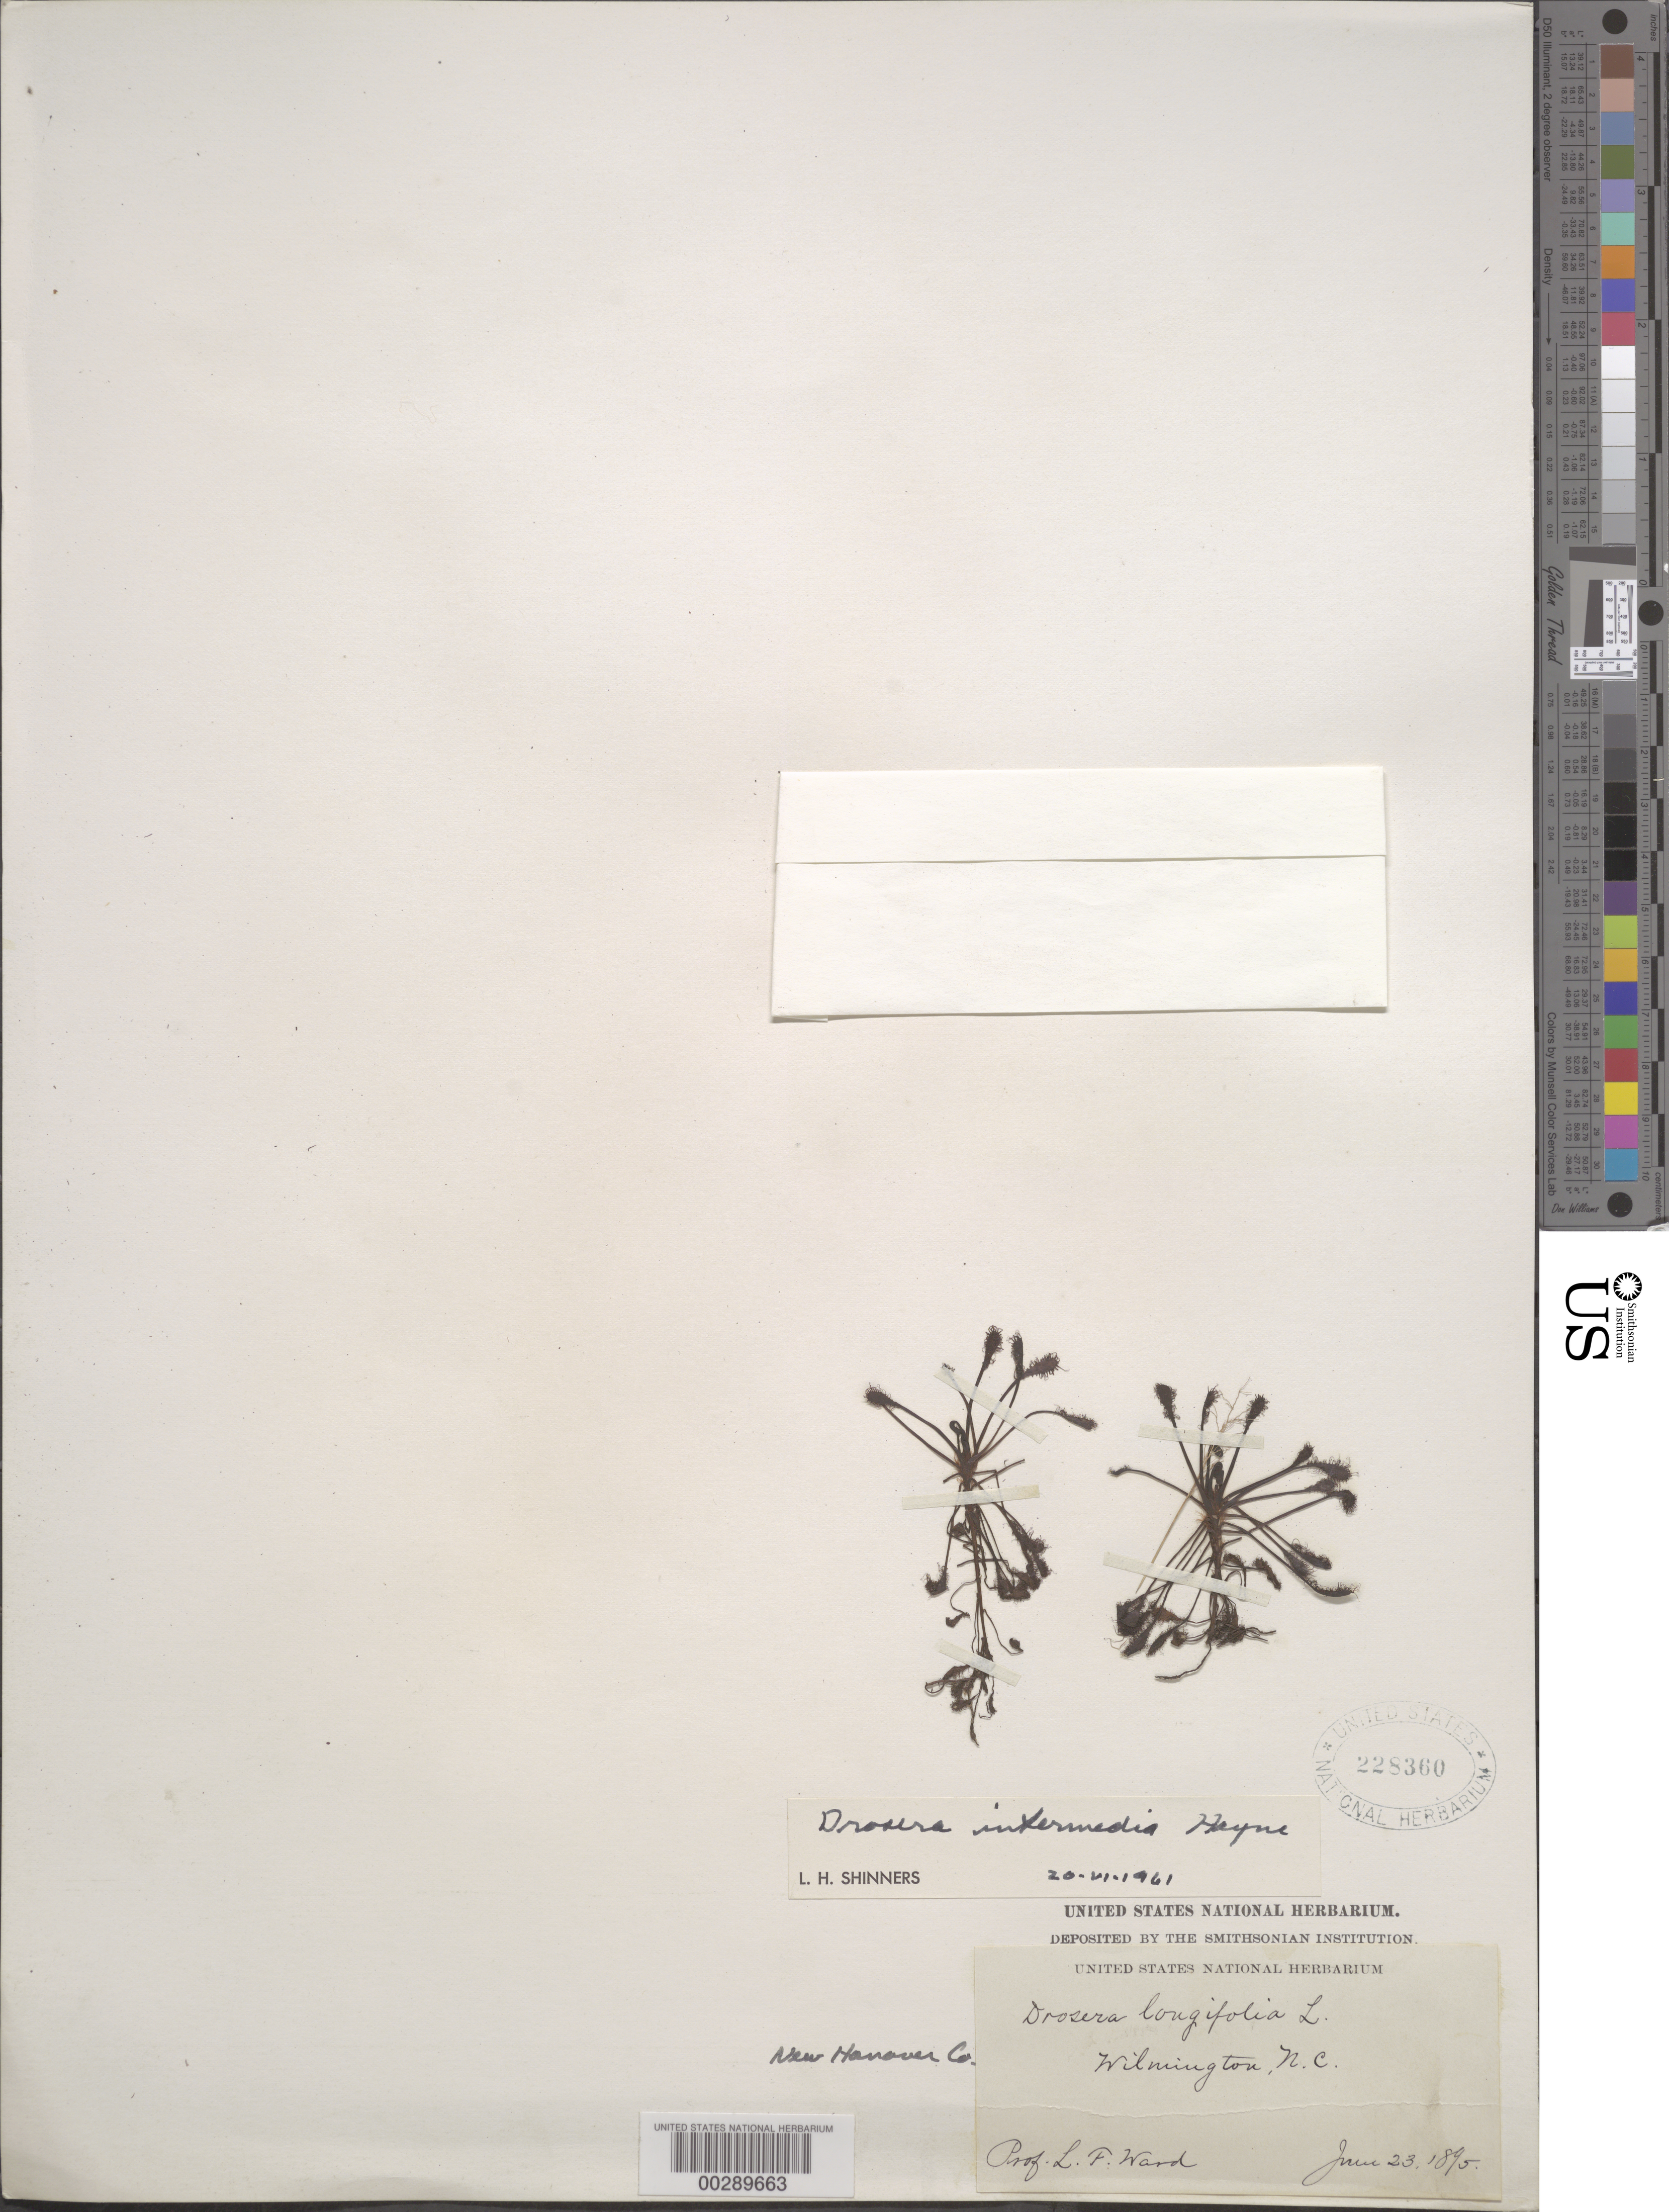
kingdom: Plantae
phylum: Tracheophyta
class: Magnoliopsida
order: Caryophyllales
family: Droseraceae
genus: Drosera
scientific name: Drosera intermedia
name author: Hayne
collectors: L. F. Ward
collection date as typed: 23 Jun 1895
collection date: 1895-06-23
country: United States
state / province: North Carolina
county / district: New Hanover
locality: Wilmington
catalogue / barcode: US 228360